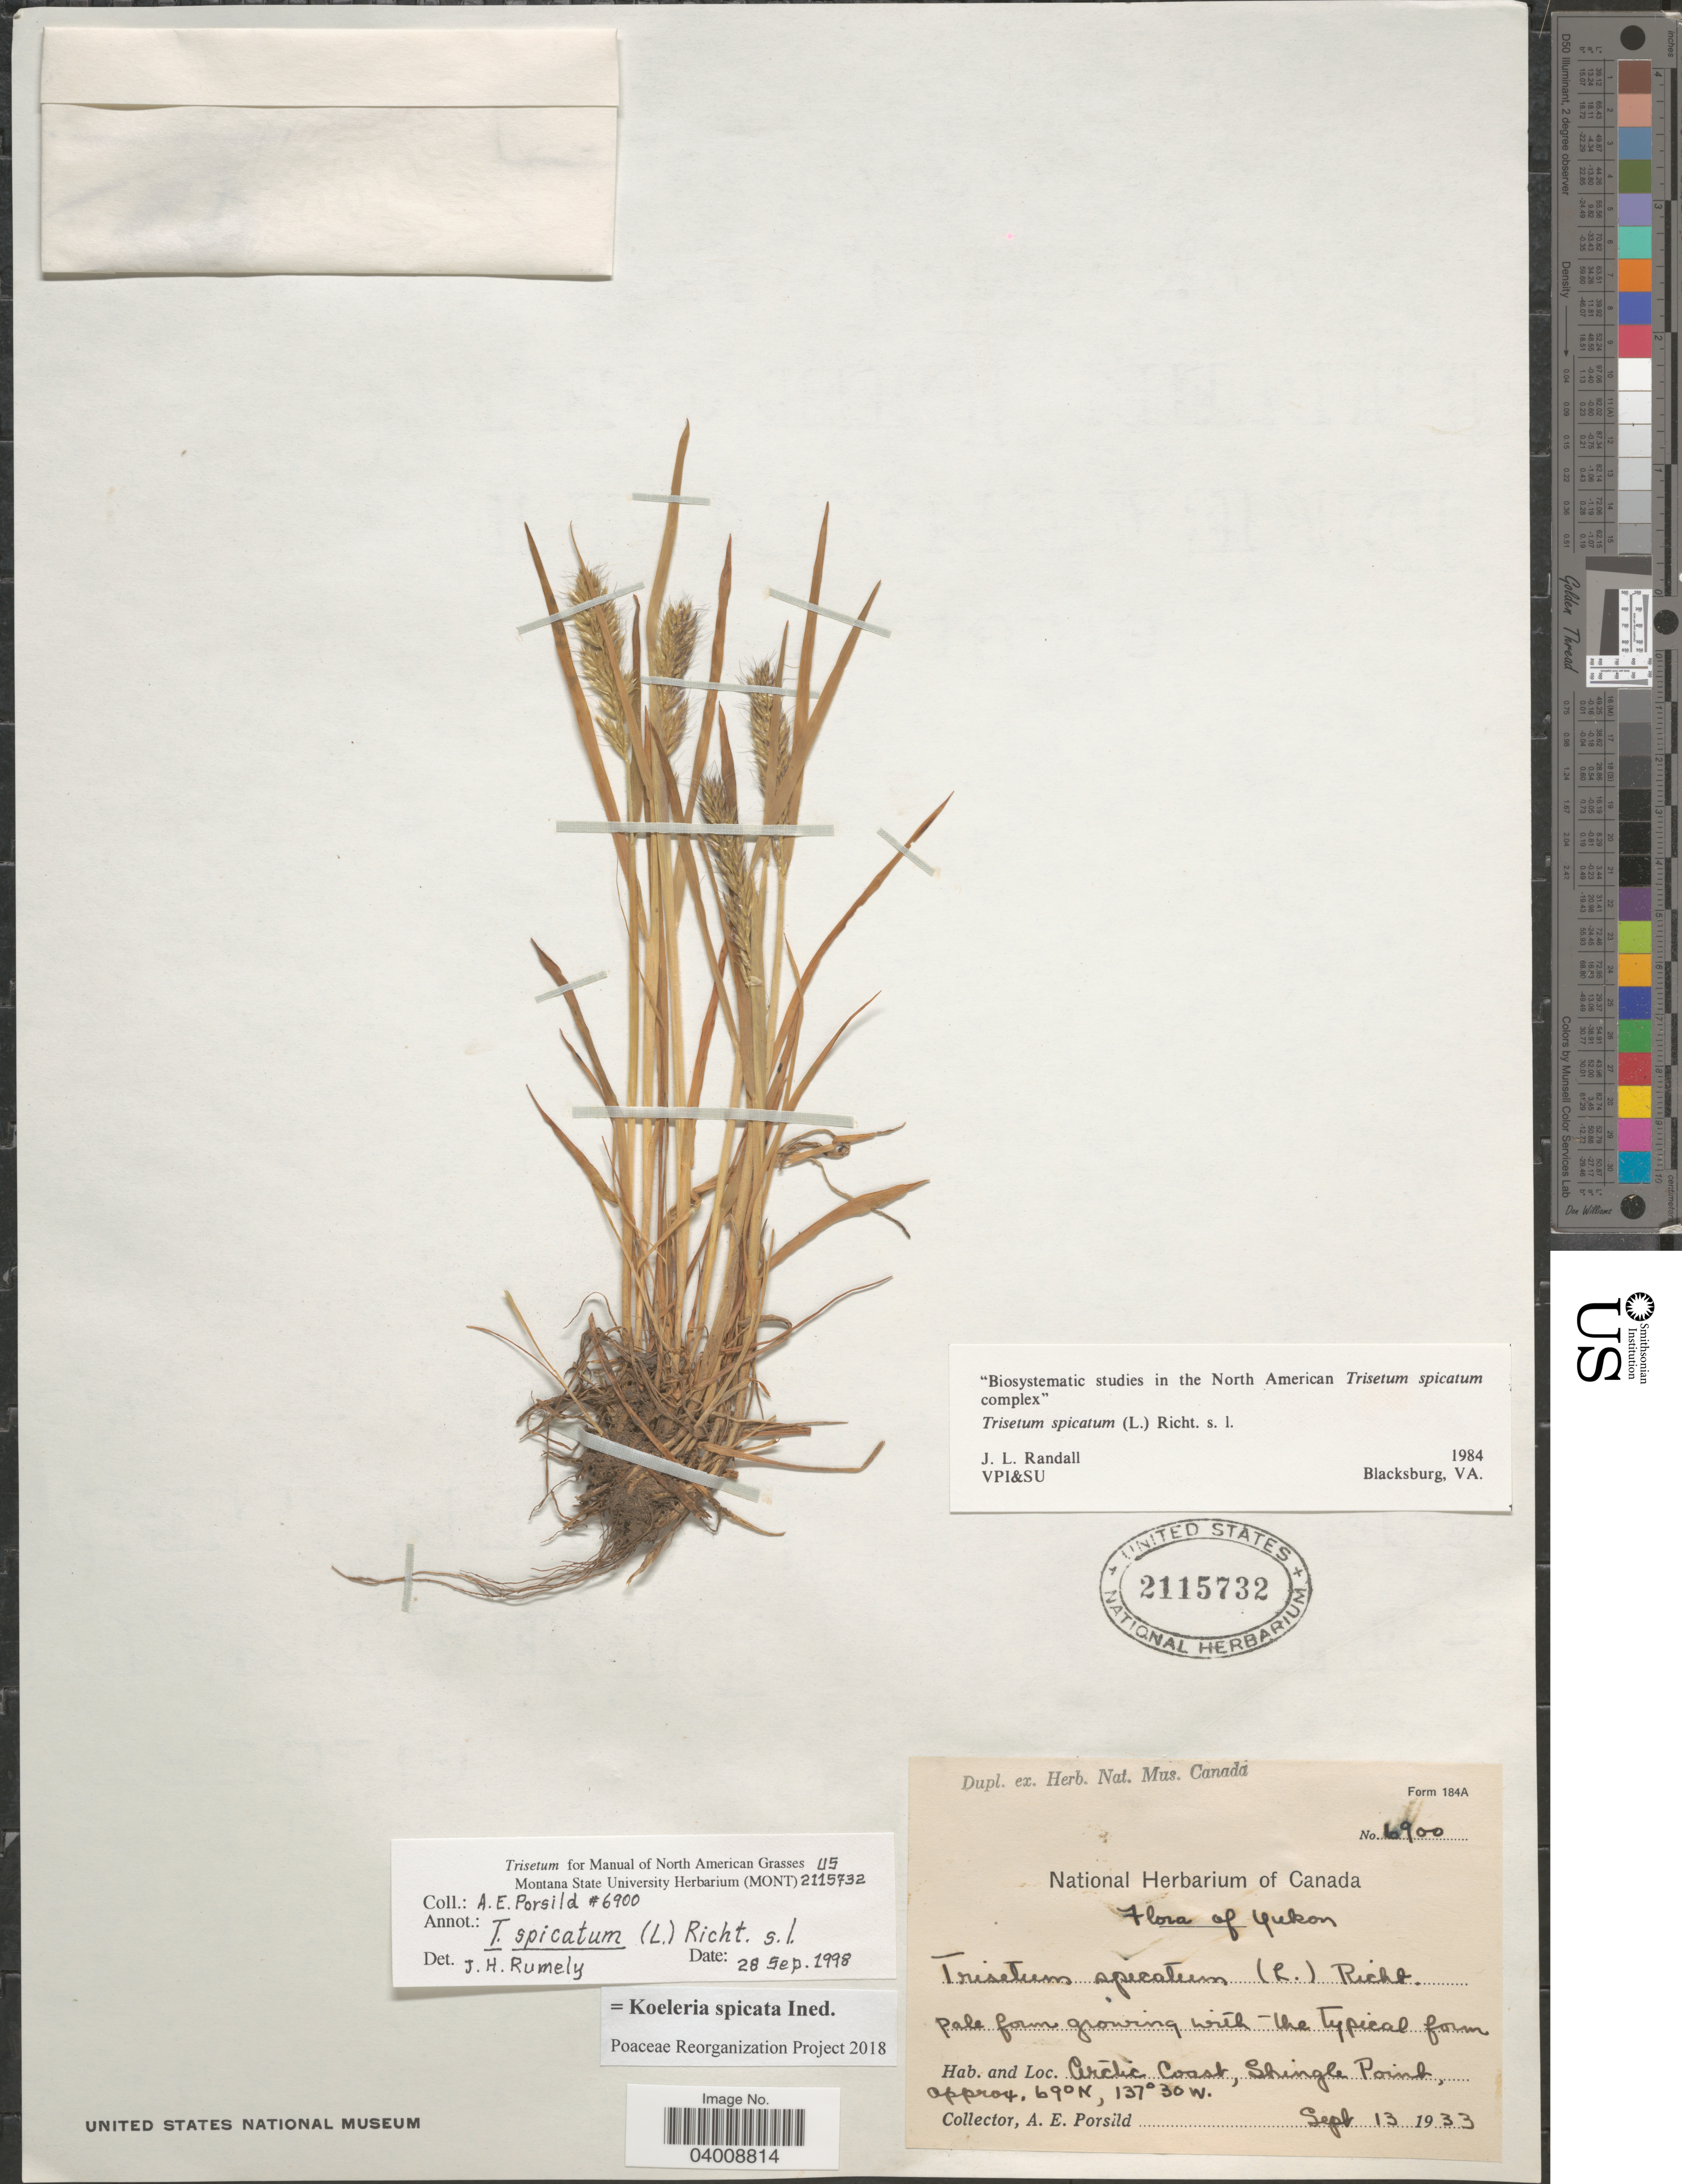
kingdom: Plantae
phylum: Tracheophyta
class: Liliopsida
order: Poales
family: Poaceae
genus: Koeleria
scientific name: Koeleria spicata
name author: (L.) Barberá et al.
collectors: A. E. Porsild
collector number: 6900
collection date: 1933-09-13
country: Canada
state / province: Yukon Territory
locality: Yukon. Arctic Coast, Shingle Point.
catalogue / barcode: US 2115732